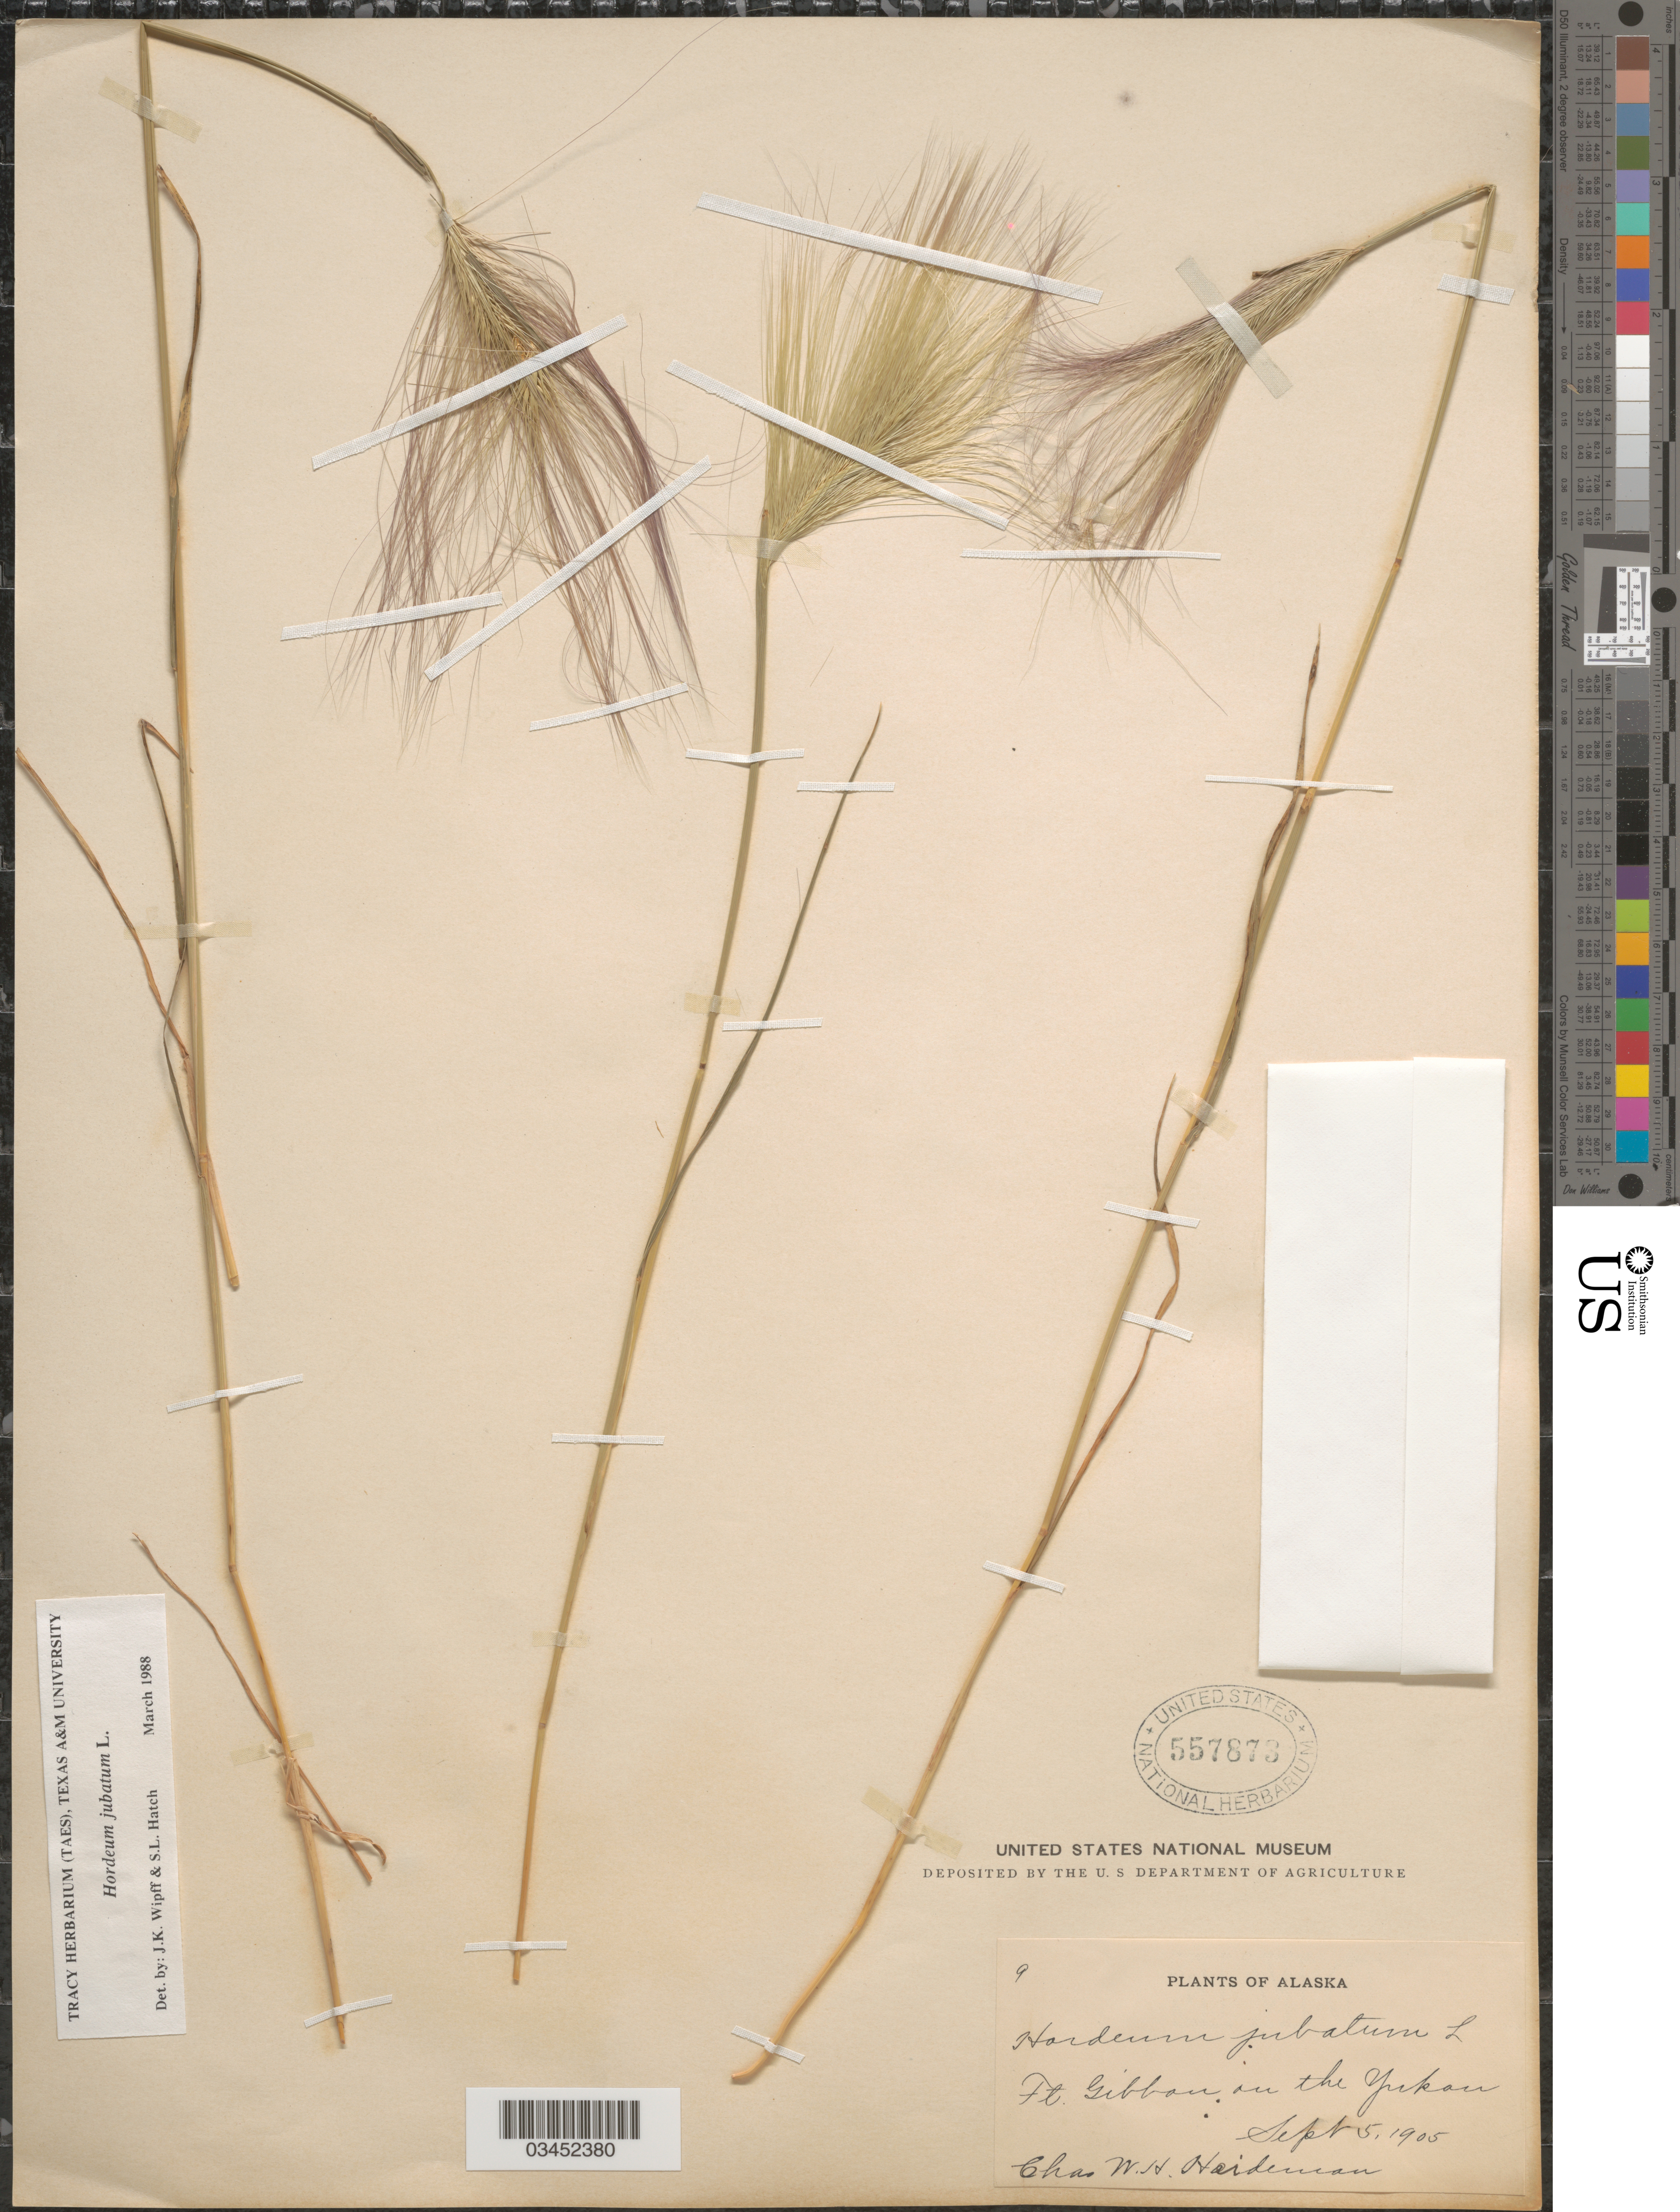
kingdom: Plantae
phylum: Tracheophyta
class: Liliopsida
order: Poales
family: Poaceae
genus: Hordeum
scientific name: Hordeum jubatum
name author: L.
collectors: C. Heideman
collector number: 9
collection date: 1905-09-05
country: United States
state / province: Alaska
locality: Ft. Gibbon on the Yukon.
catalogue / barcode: US 557873